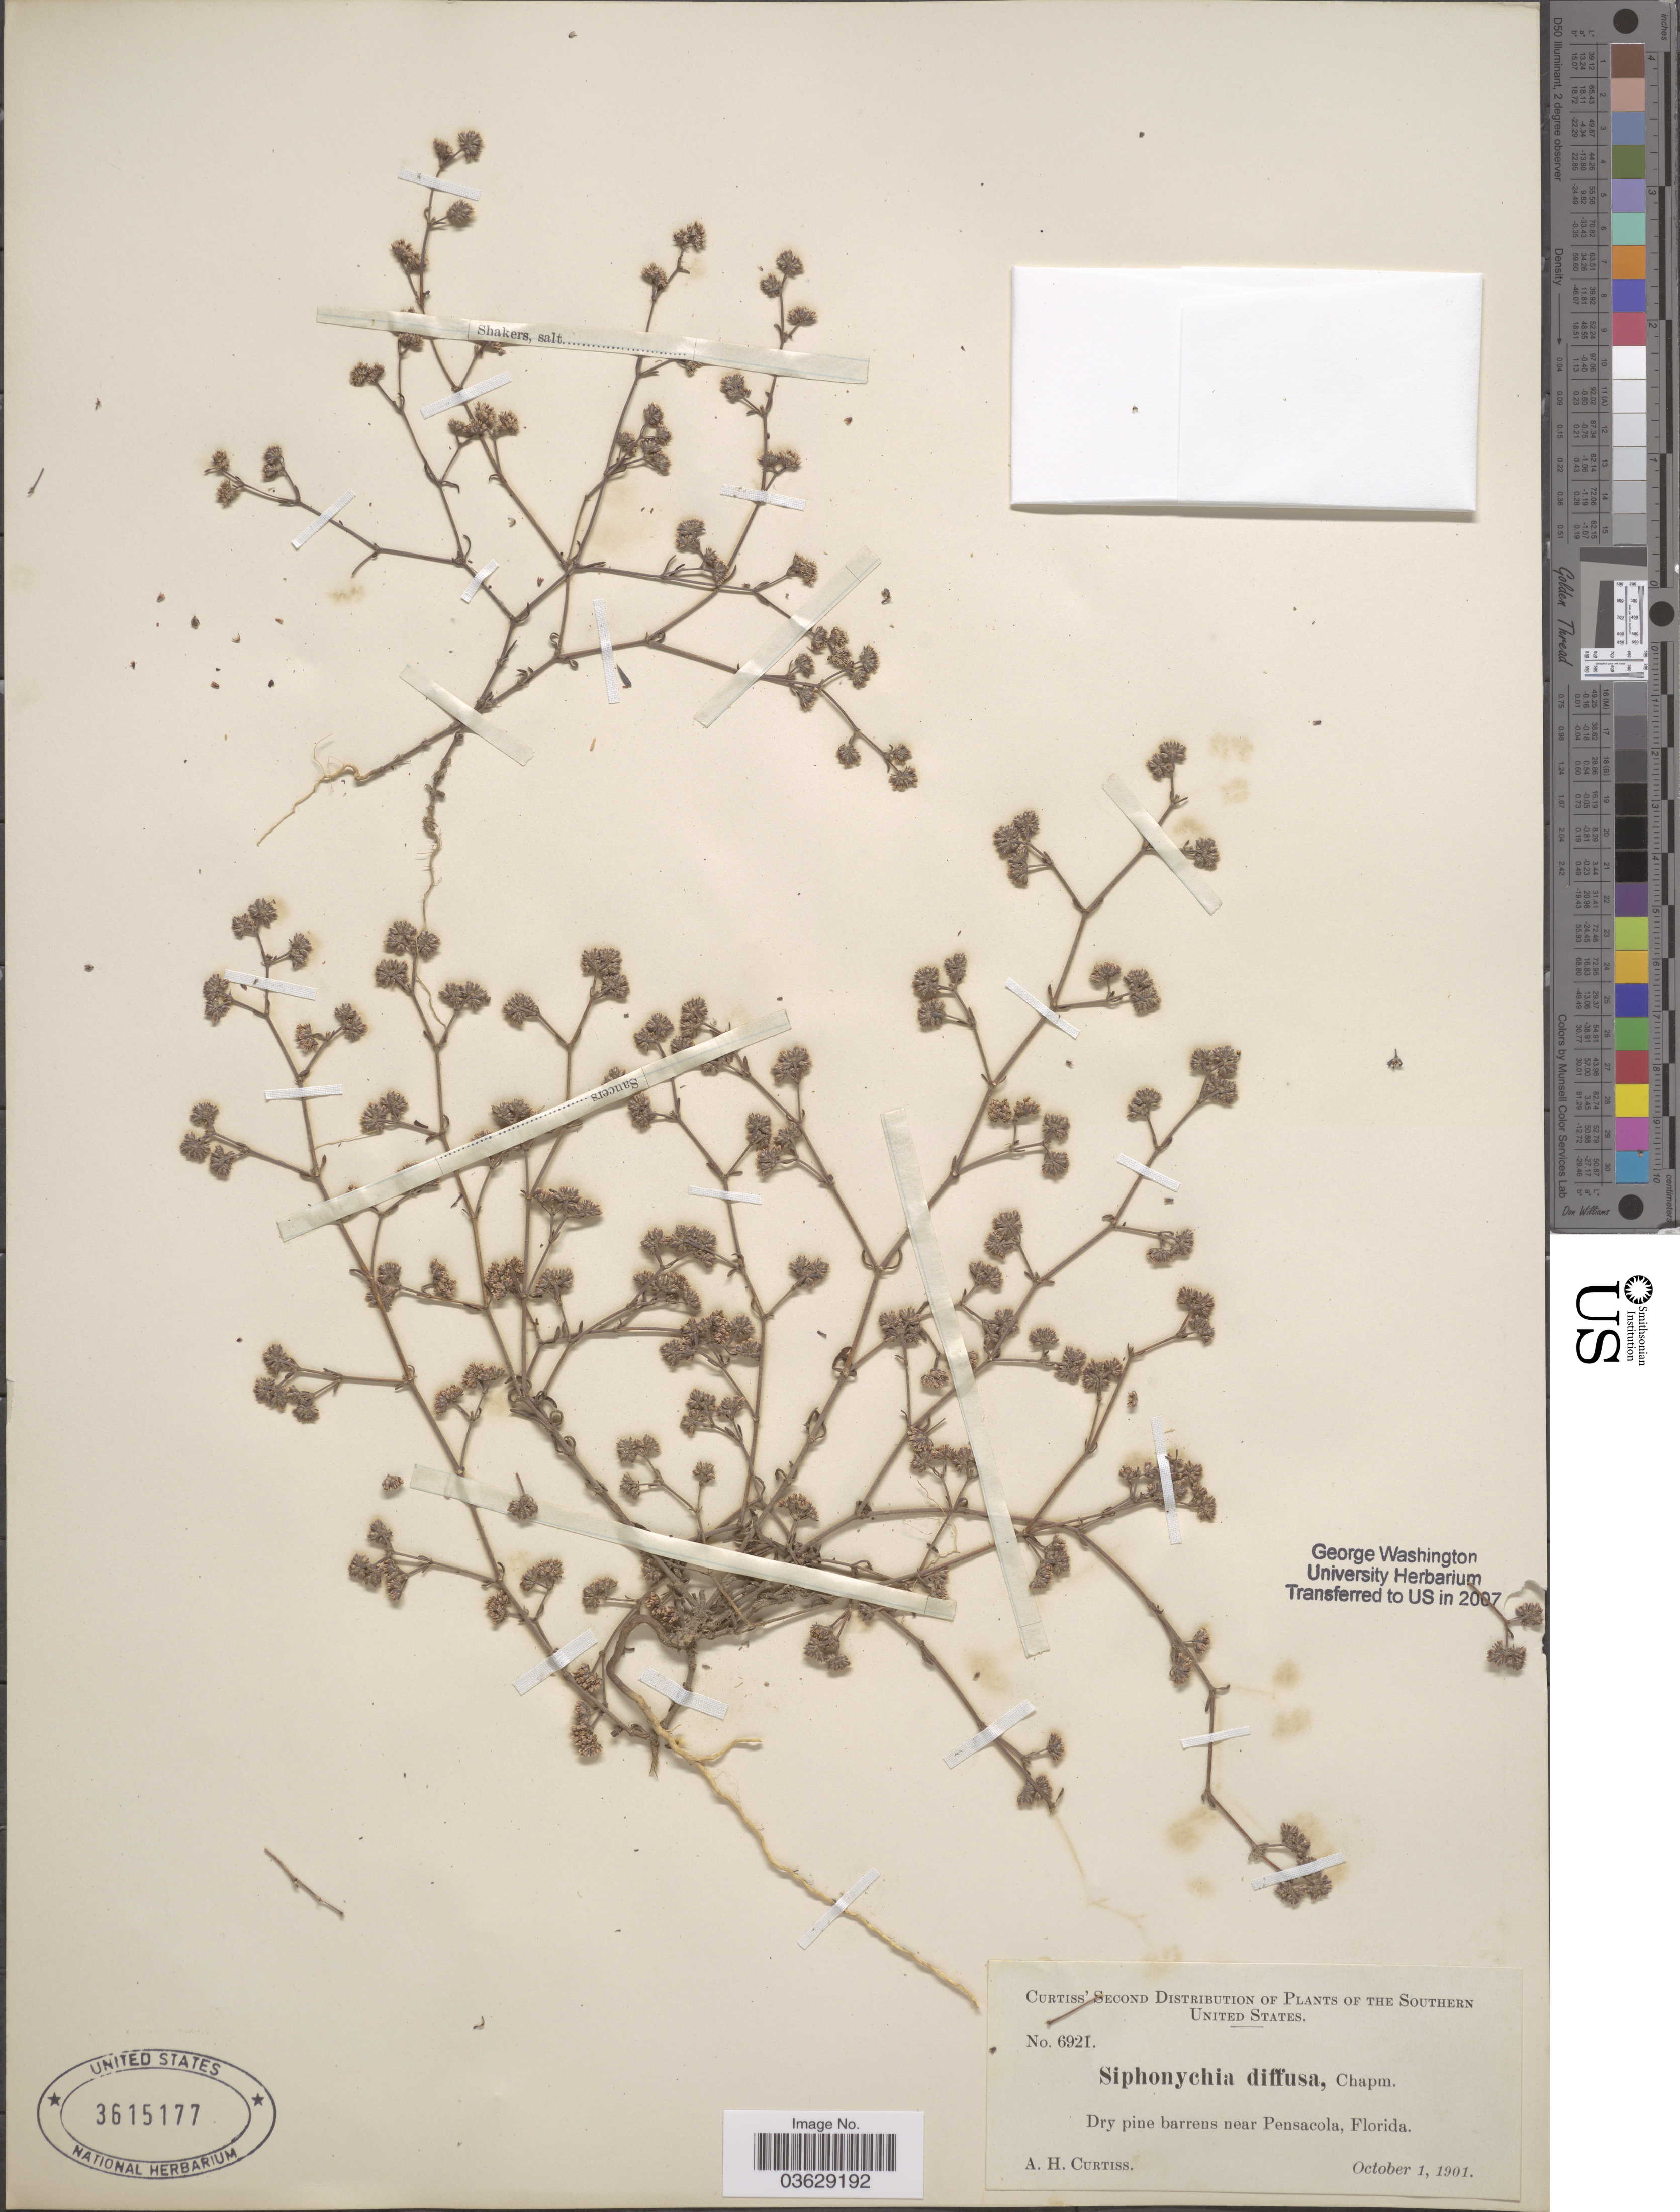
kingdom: Plantae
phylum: Tracheophyta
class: Magnoliopsida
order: Caryophyllales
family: Caryophyllaceae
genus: Siphonychia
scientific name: Siphonychia diffusa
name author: Chapm.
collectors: A. H. Curtiss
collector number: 6921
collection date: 1901-10-01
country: United States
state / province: Florida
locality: Southern United States. Dry pine barrens near Pensacola.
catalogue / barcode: US 3615177